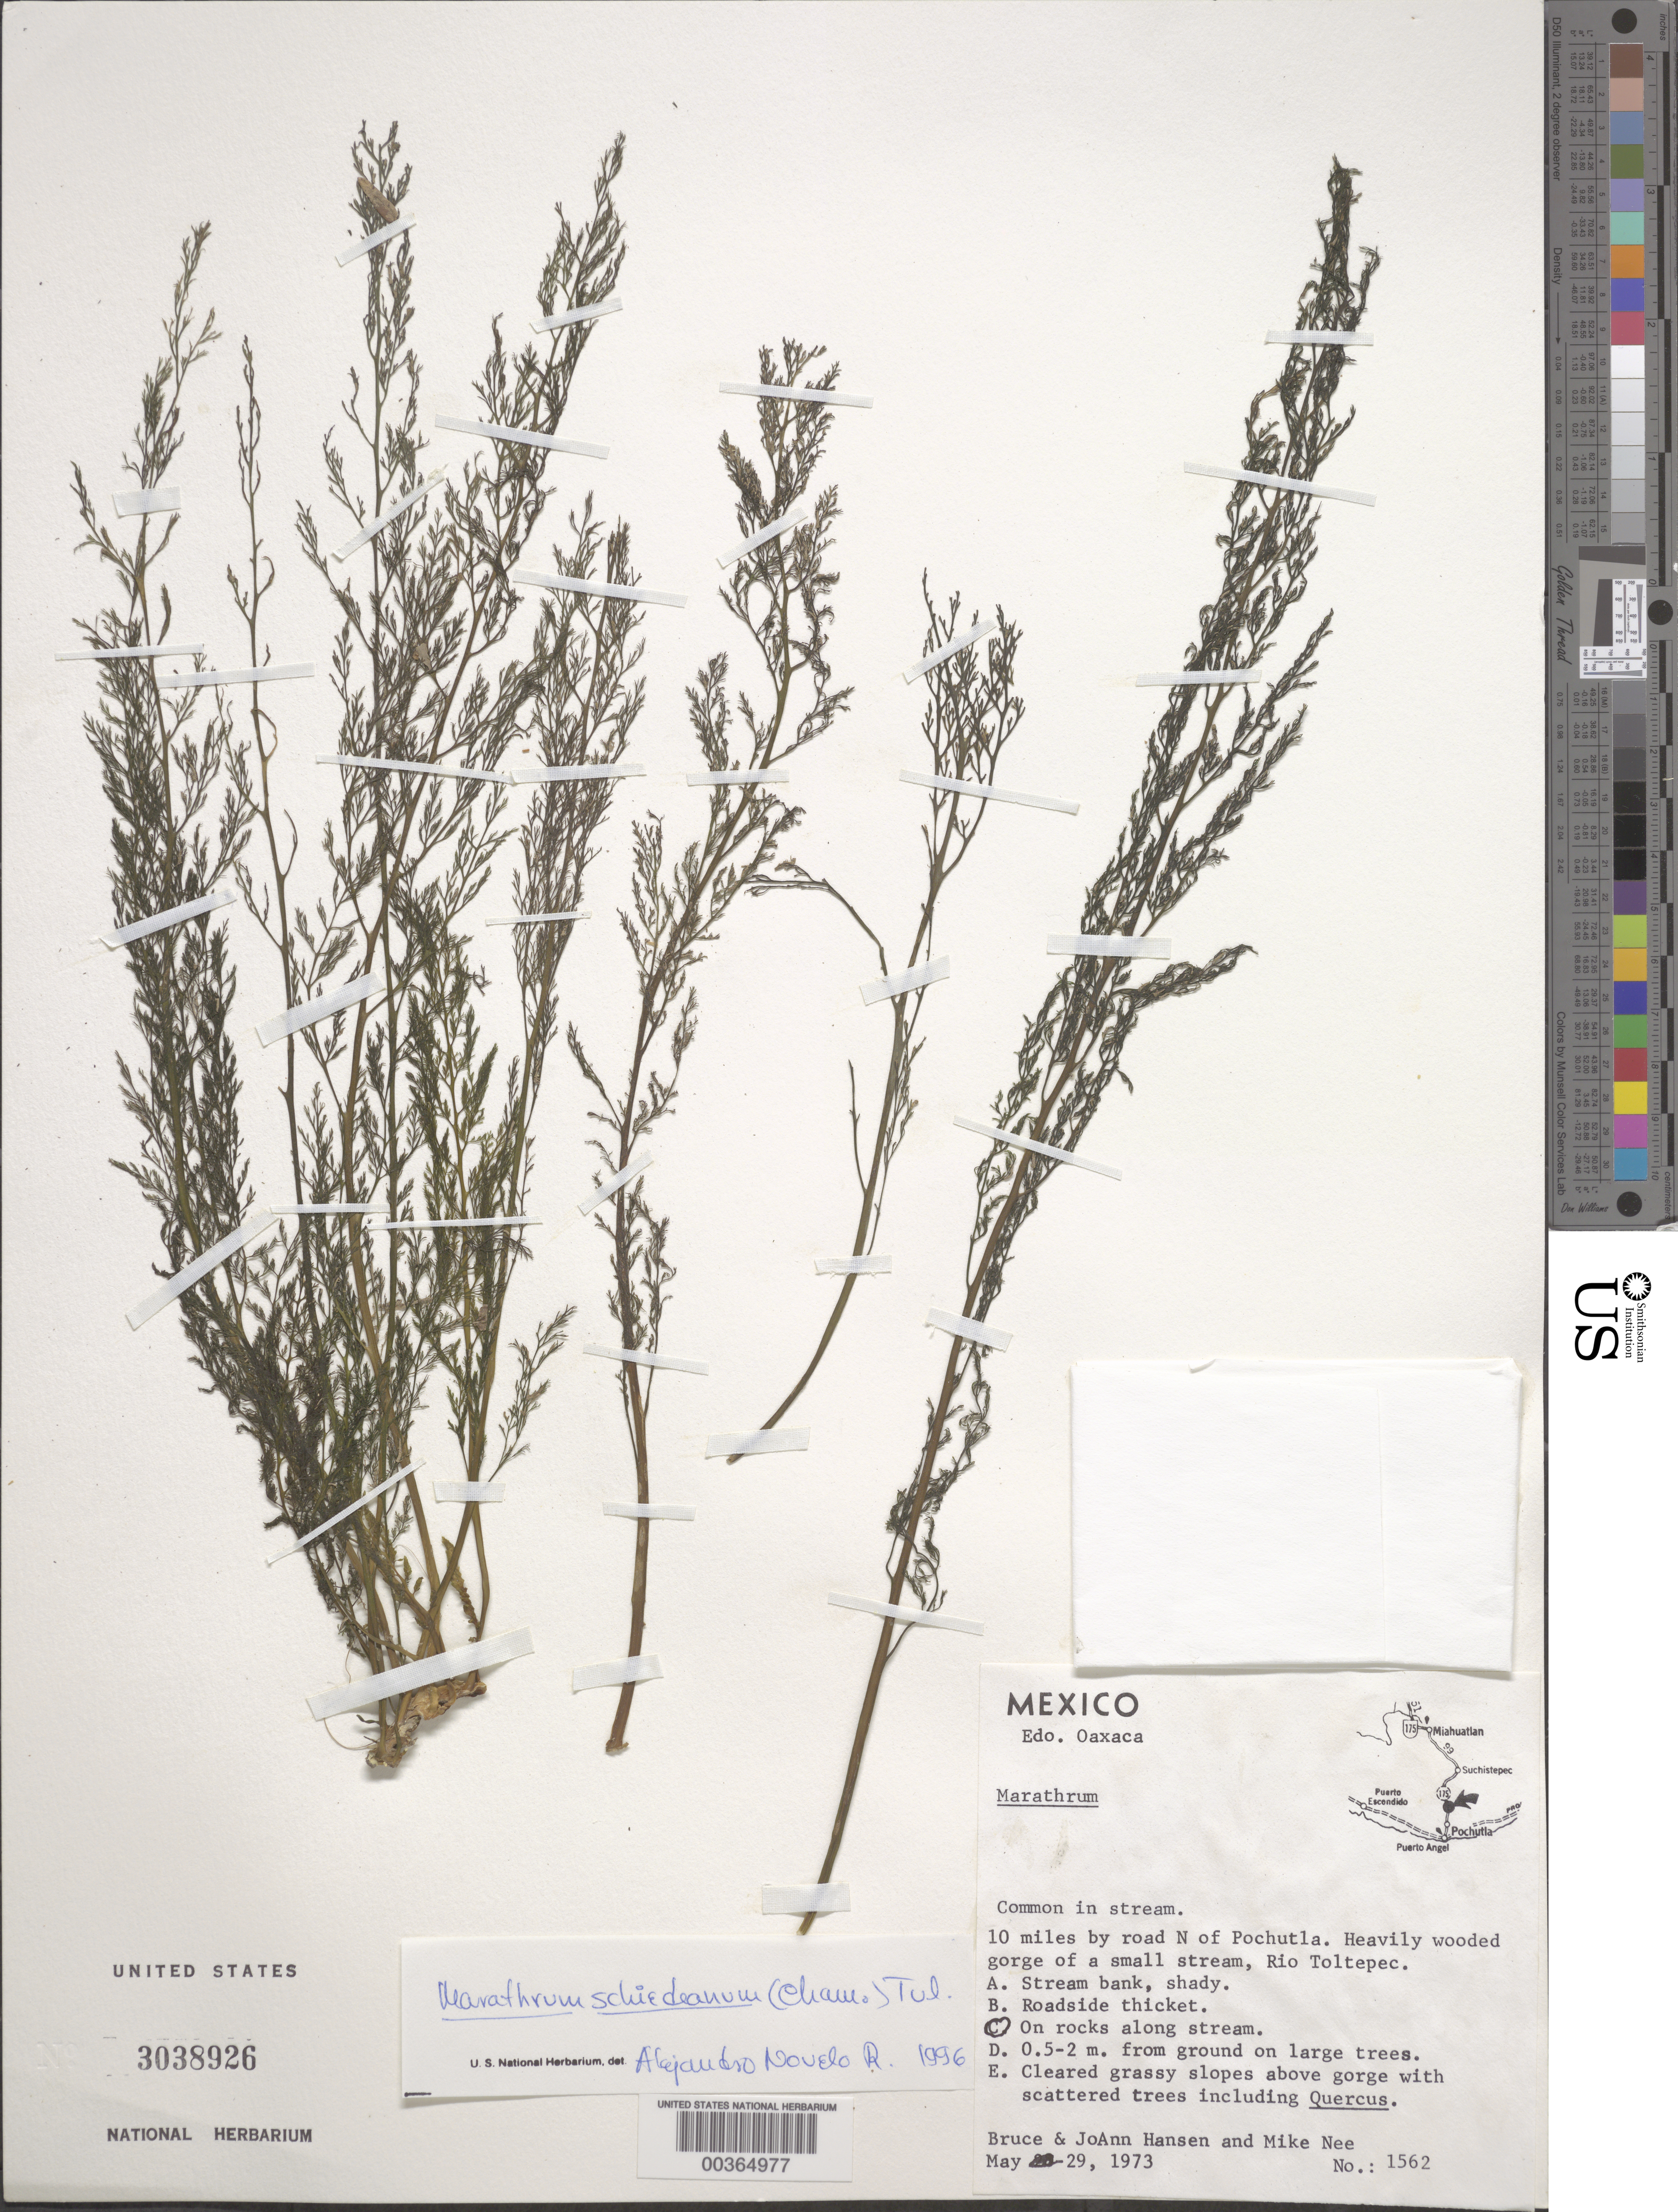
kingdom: Plantae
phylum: Tracheophyta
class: Magnoliopsida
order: Malpighiales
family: Podostemaceae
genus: Marathrum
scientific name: Marathrum schiedeanum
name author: Cham.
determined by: Novelo R., A.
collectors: B. Hansen, J. Hansen & M. Nee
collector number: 1562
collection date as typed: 29 May 1973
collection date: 1973-05-29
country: Mexico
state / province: Oaxaca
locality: N of Pochutla, rio toltepec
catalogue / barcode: US 3038926